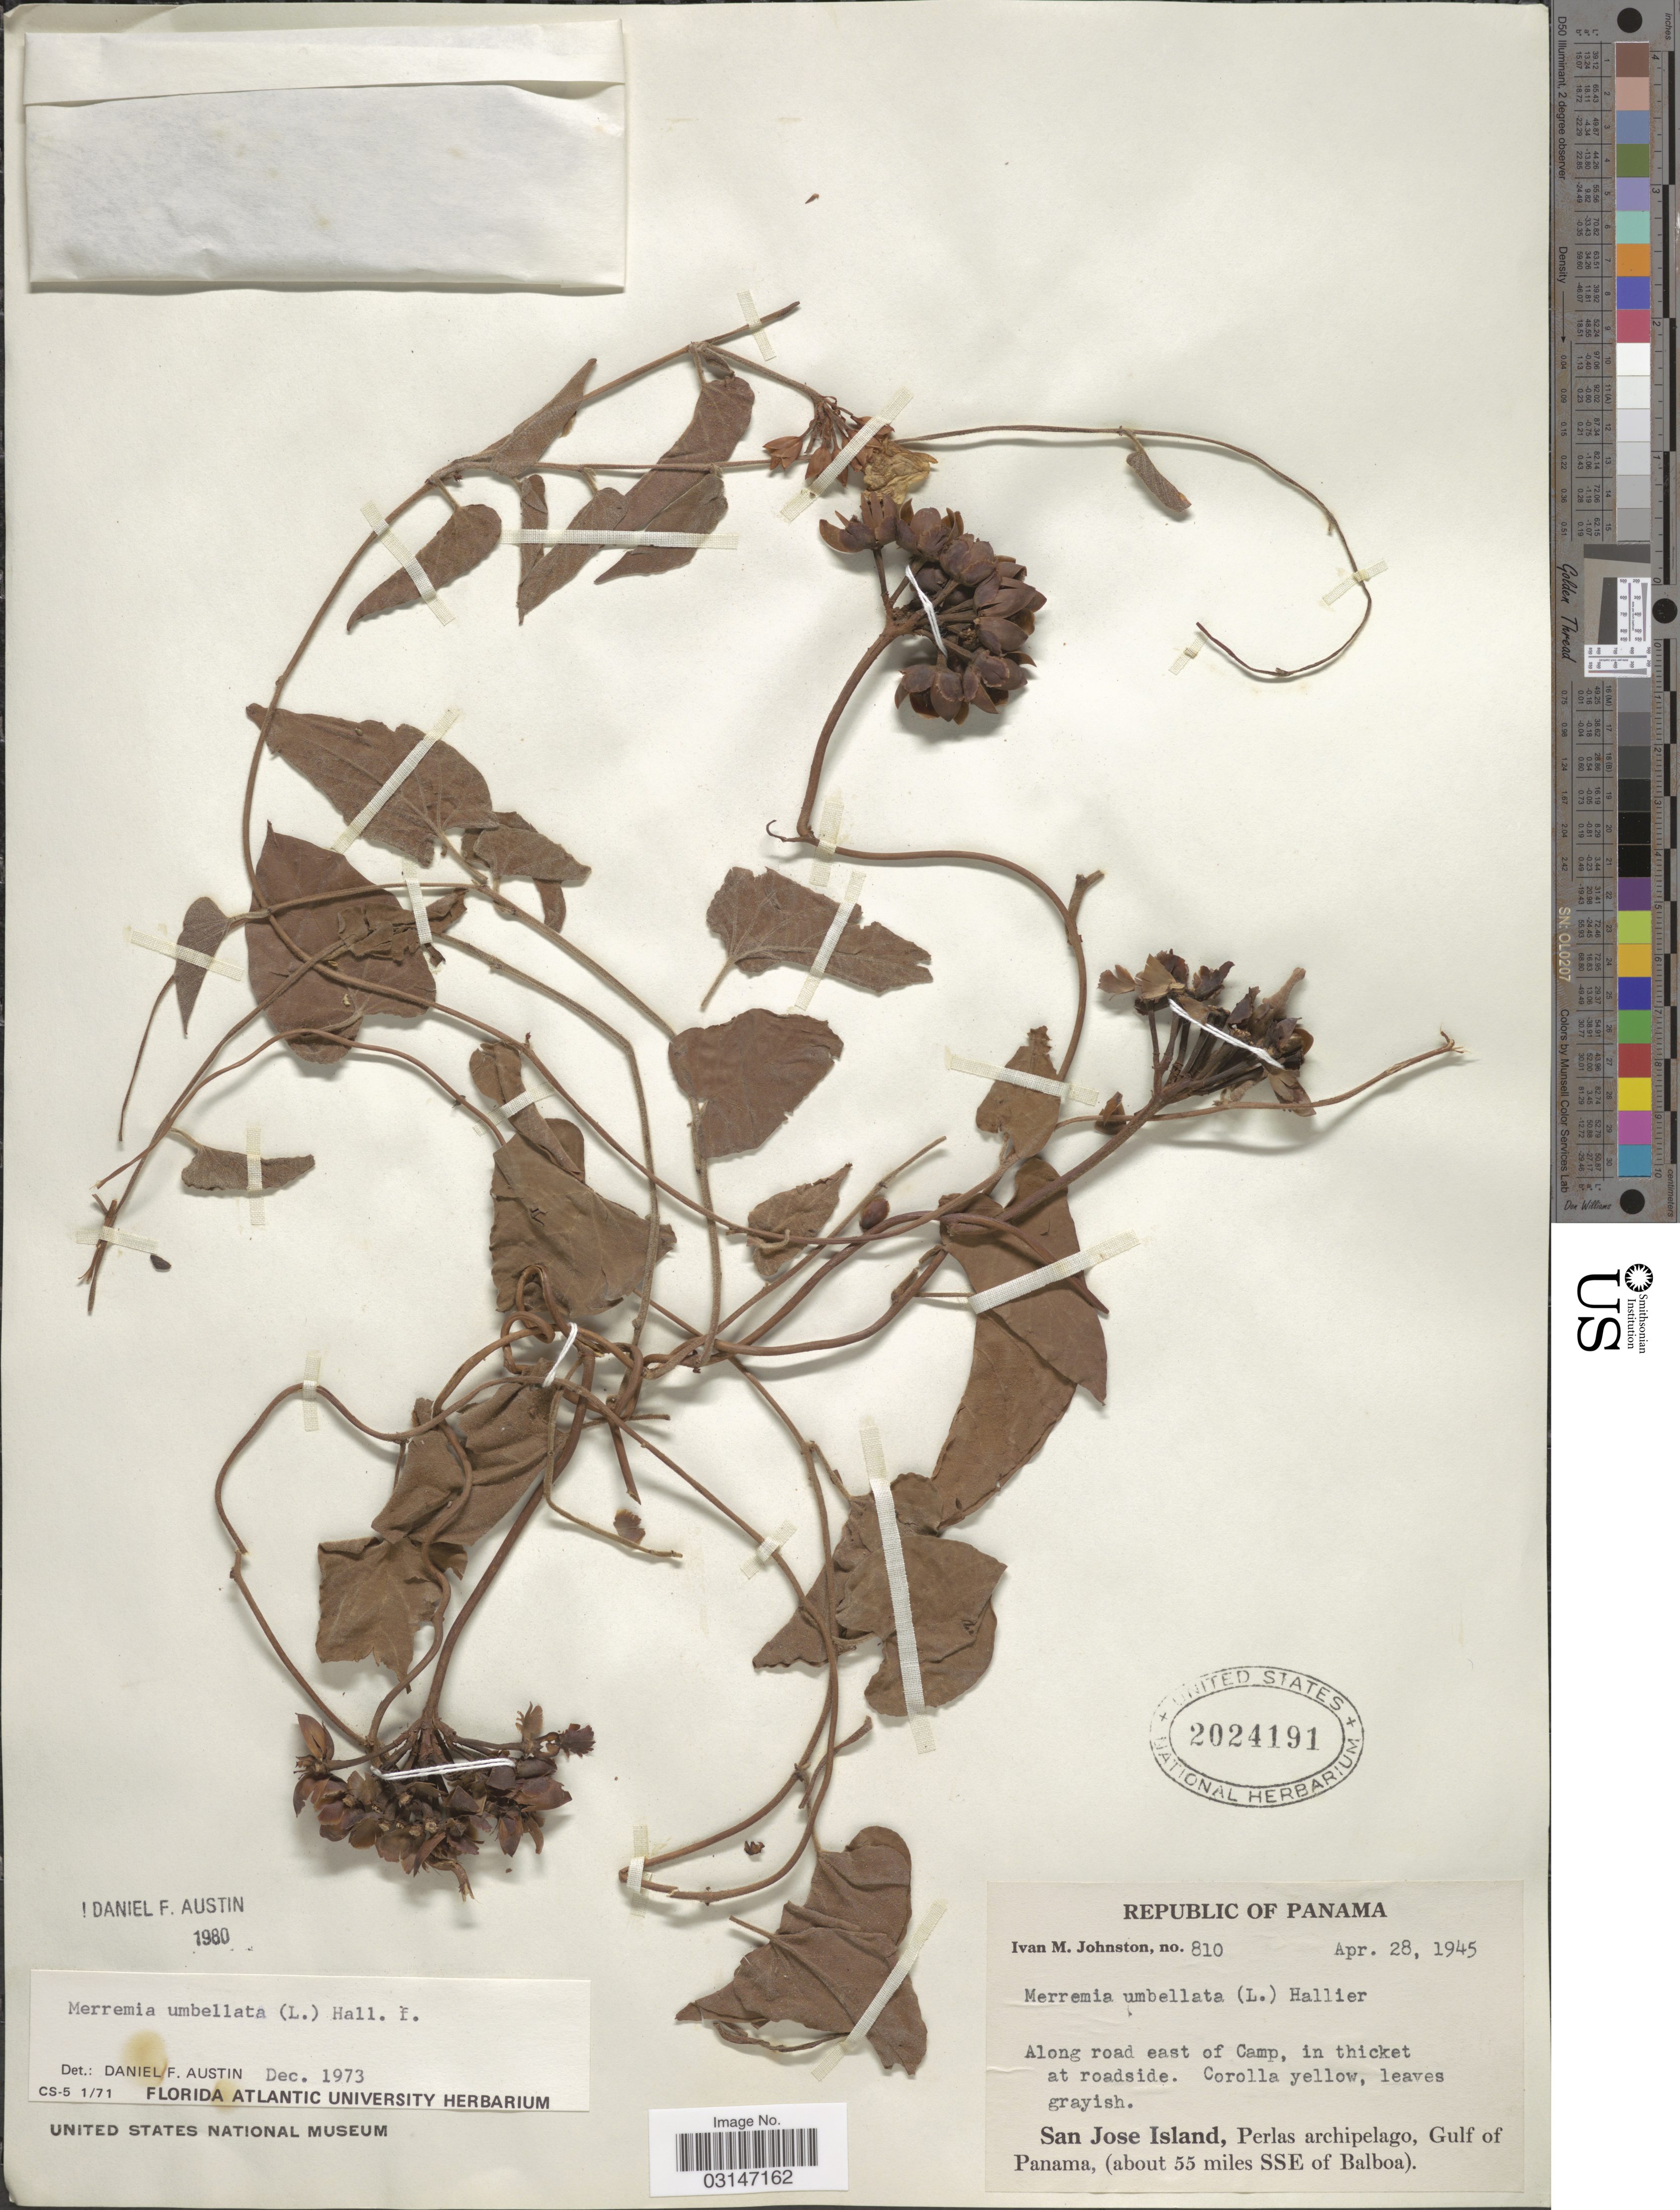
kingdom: Plantae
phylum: Tracheophyta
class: Magnoliopsida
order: Solanales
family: Convolvulaceae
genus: Camonea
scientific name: Camonea umbellata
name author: (L.) A. R. Simões & Staples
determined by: Strong, Mark T., (BOT), Smithsonian Institution - National Museum of Natural History (UNITED STATES)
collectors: I.M. Johnston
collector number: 810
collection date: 1945-04-28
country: Panama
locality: Along road east of Camp, in thicket at roadside. San Jose Island, Perlas archipelago, Gulf of Panama, (about 55 miles SSE of Balboa).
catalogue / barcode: US 2024191